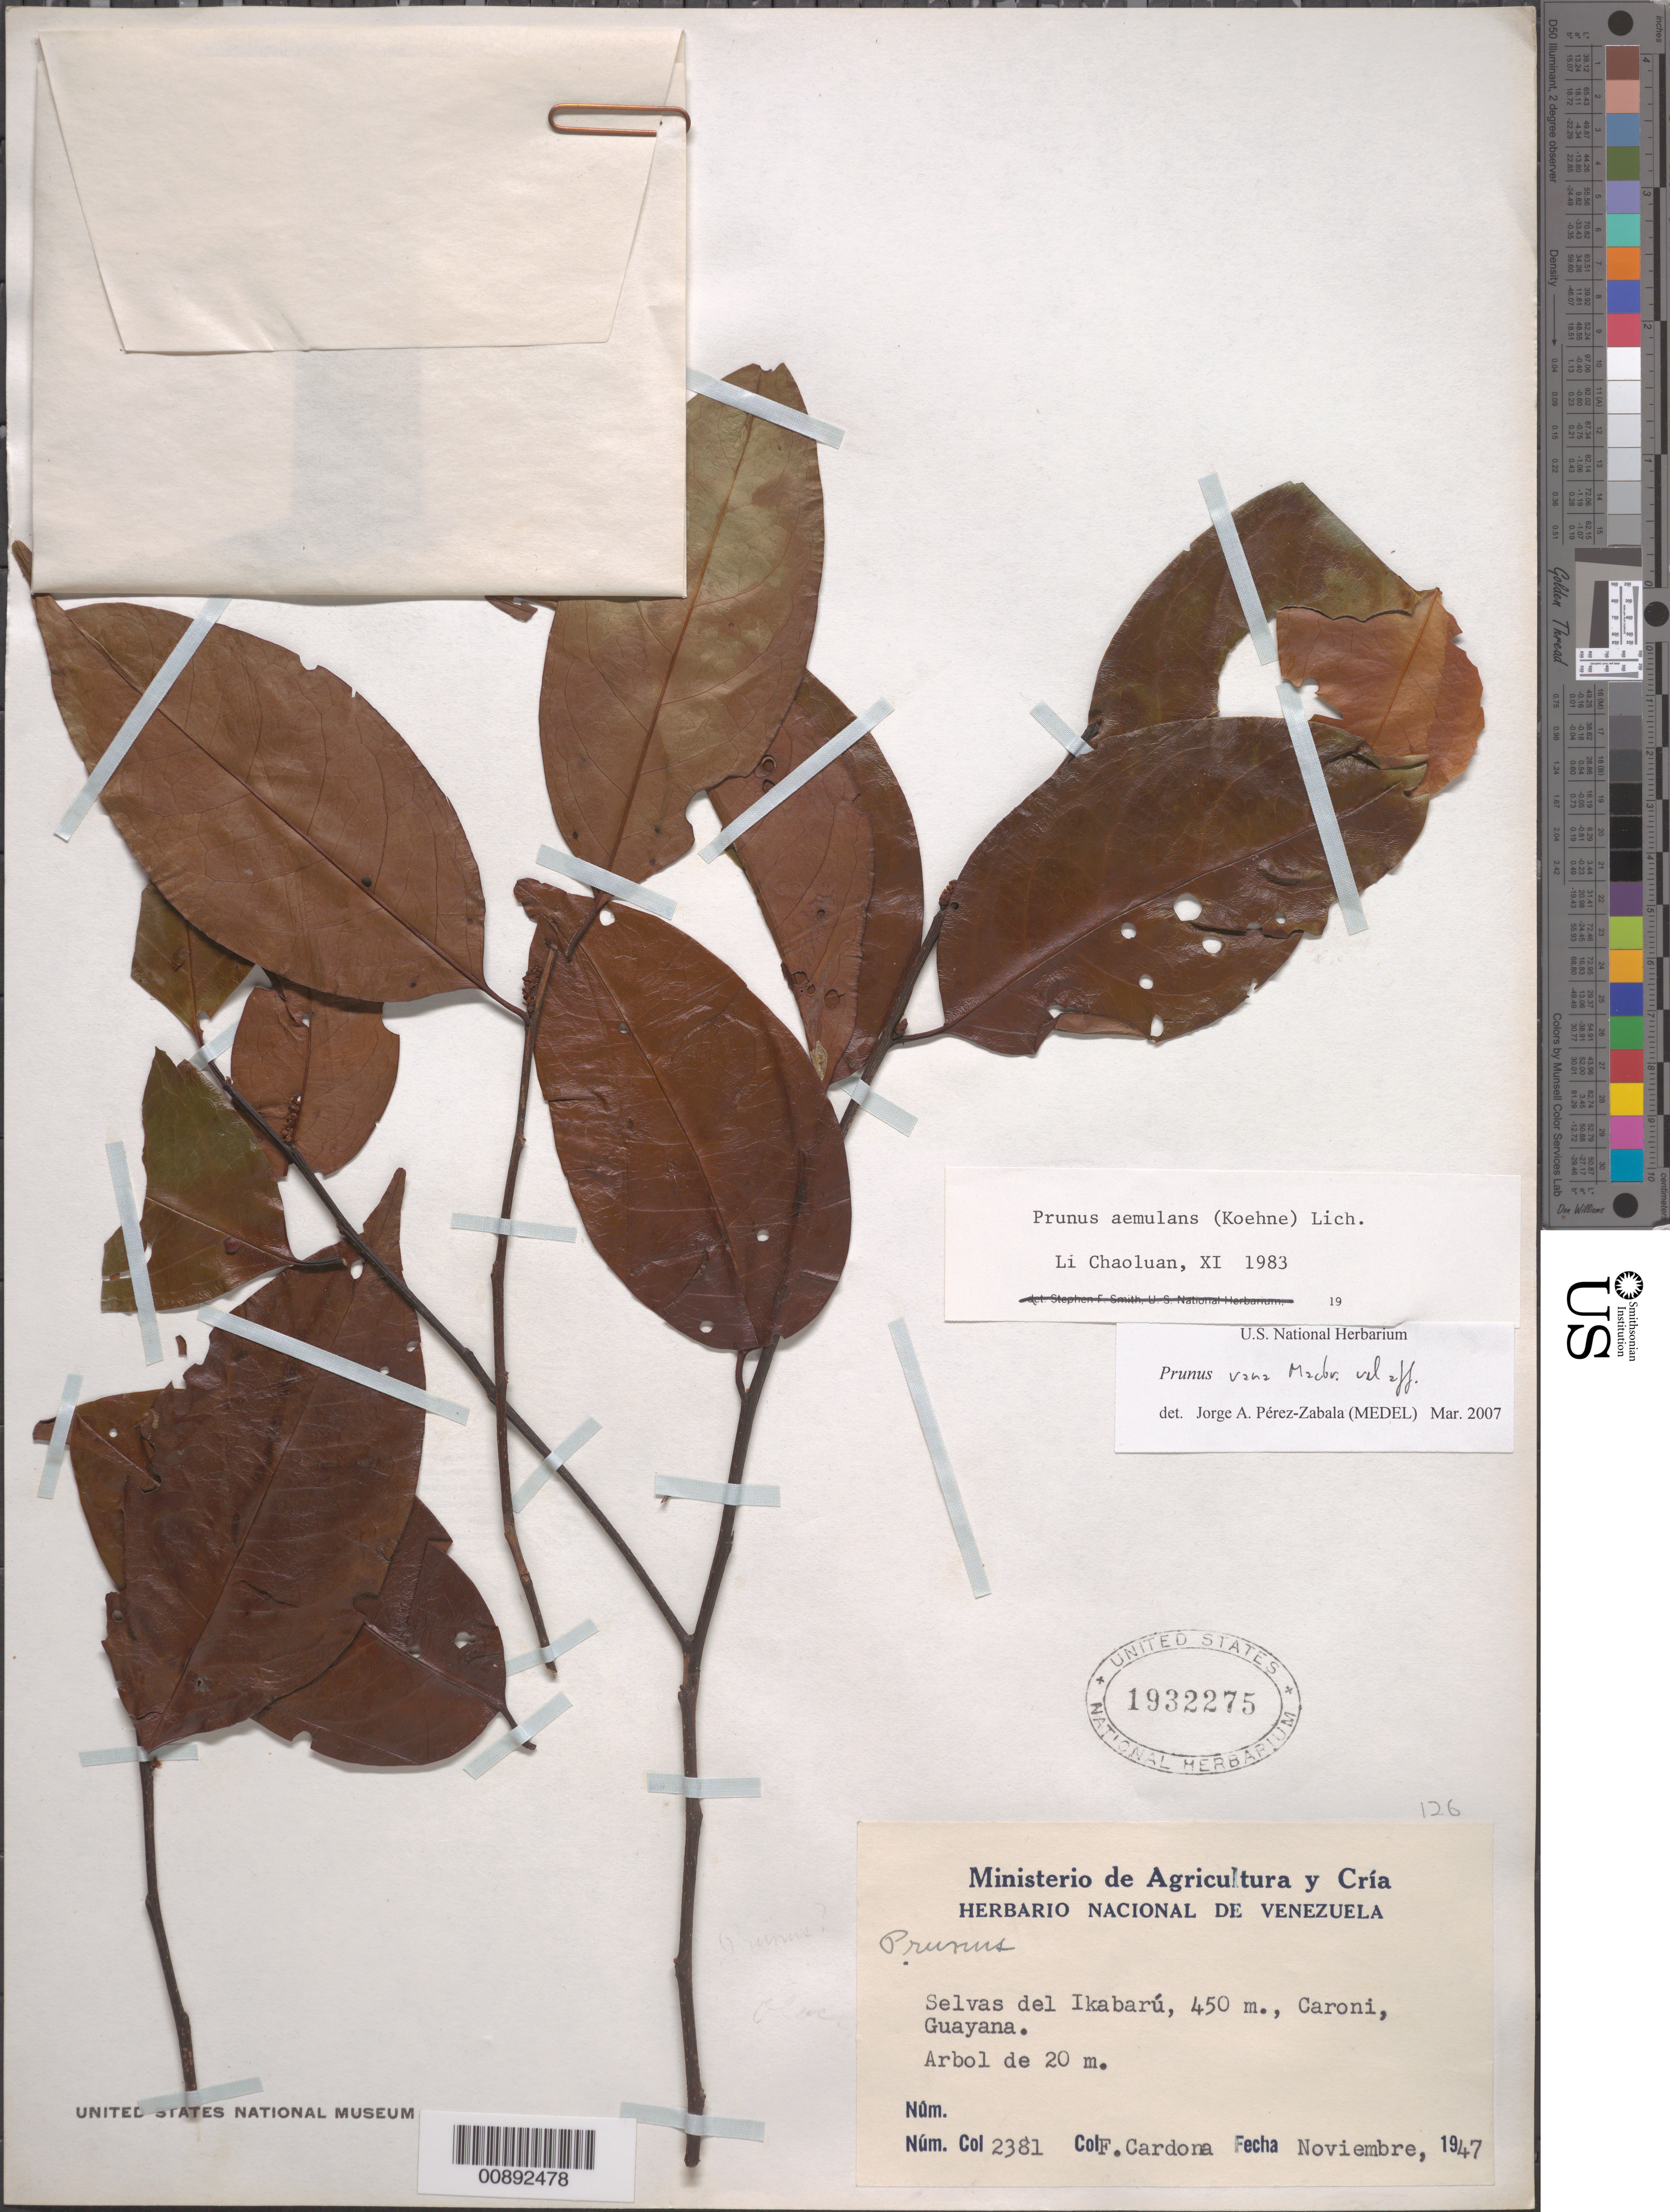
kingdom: Plantae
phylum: Tracheophyta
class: Magnoliopsida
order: Rosales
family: Rosaceae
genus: Prunus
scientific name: Prunus vana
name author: J.F. Macbr.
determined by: Pérez-Zabala, Jorge A.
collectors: F. Cardona Puig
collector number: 2381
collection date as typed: Nov-47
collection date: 1947-11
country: Venezuela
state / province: Bolívar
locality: Caroní, Guayana; selvas del Ikabaru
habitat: Selvas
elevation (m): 450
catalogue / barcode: US 1932275